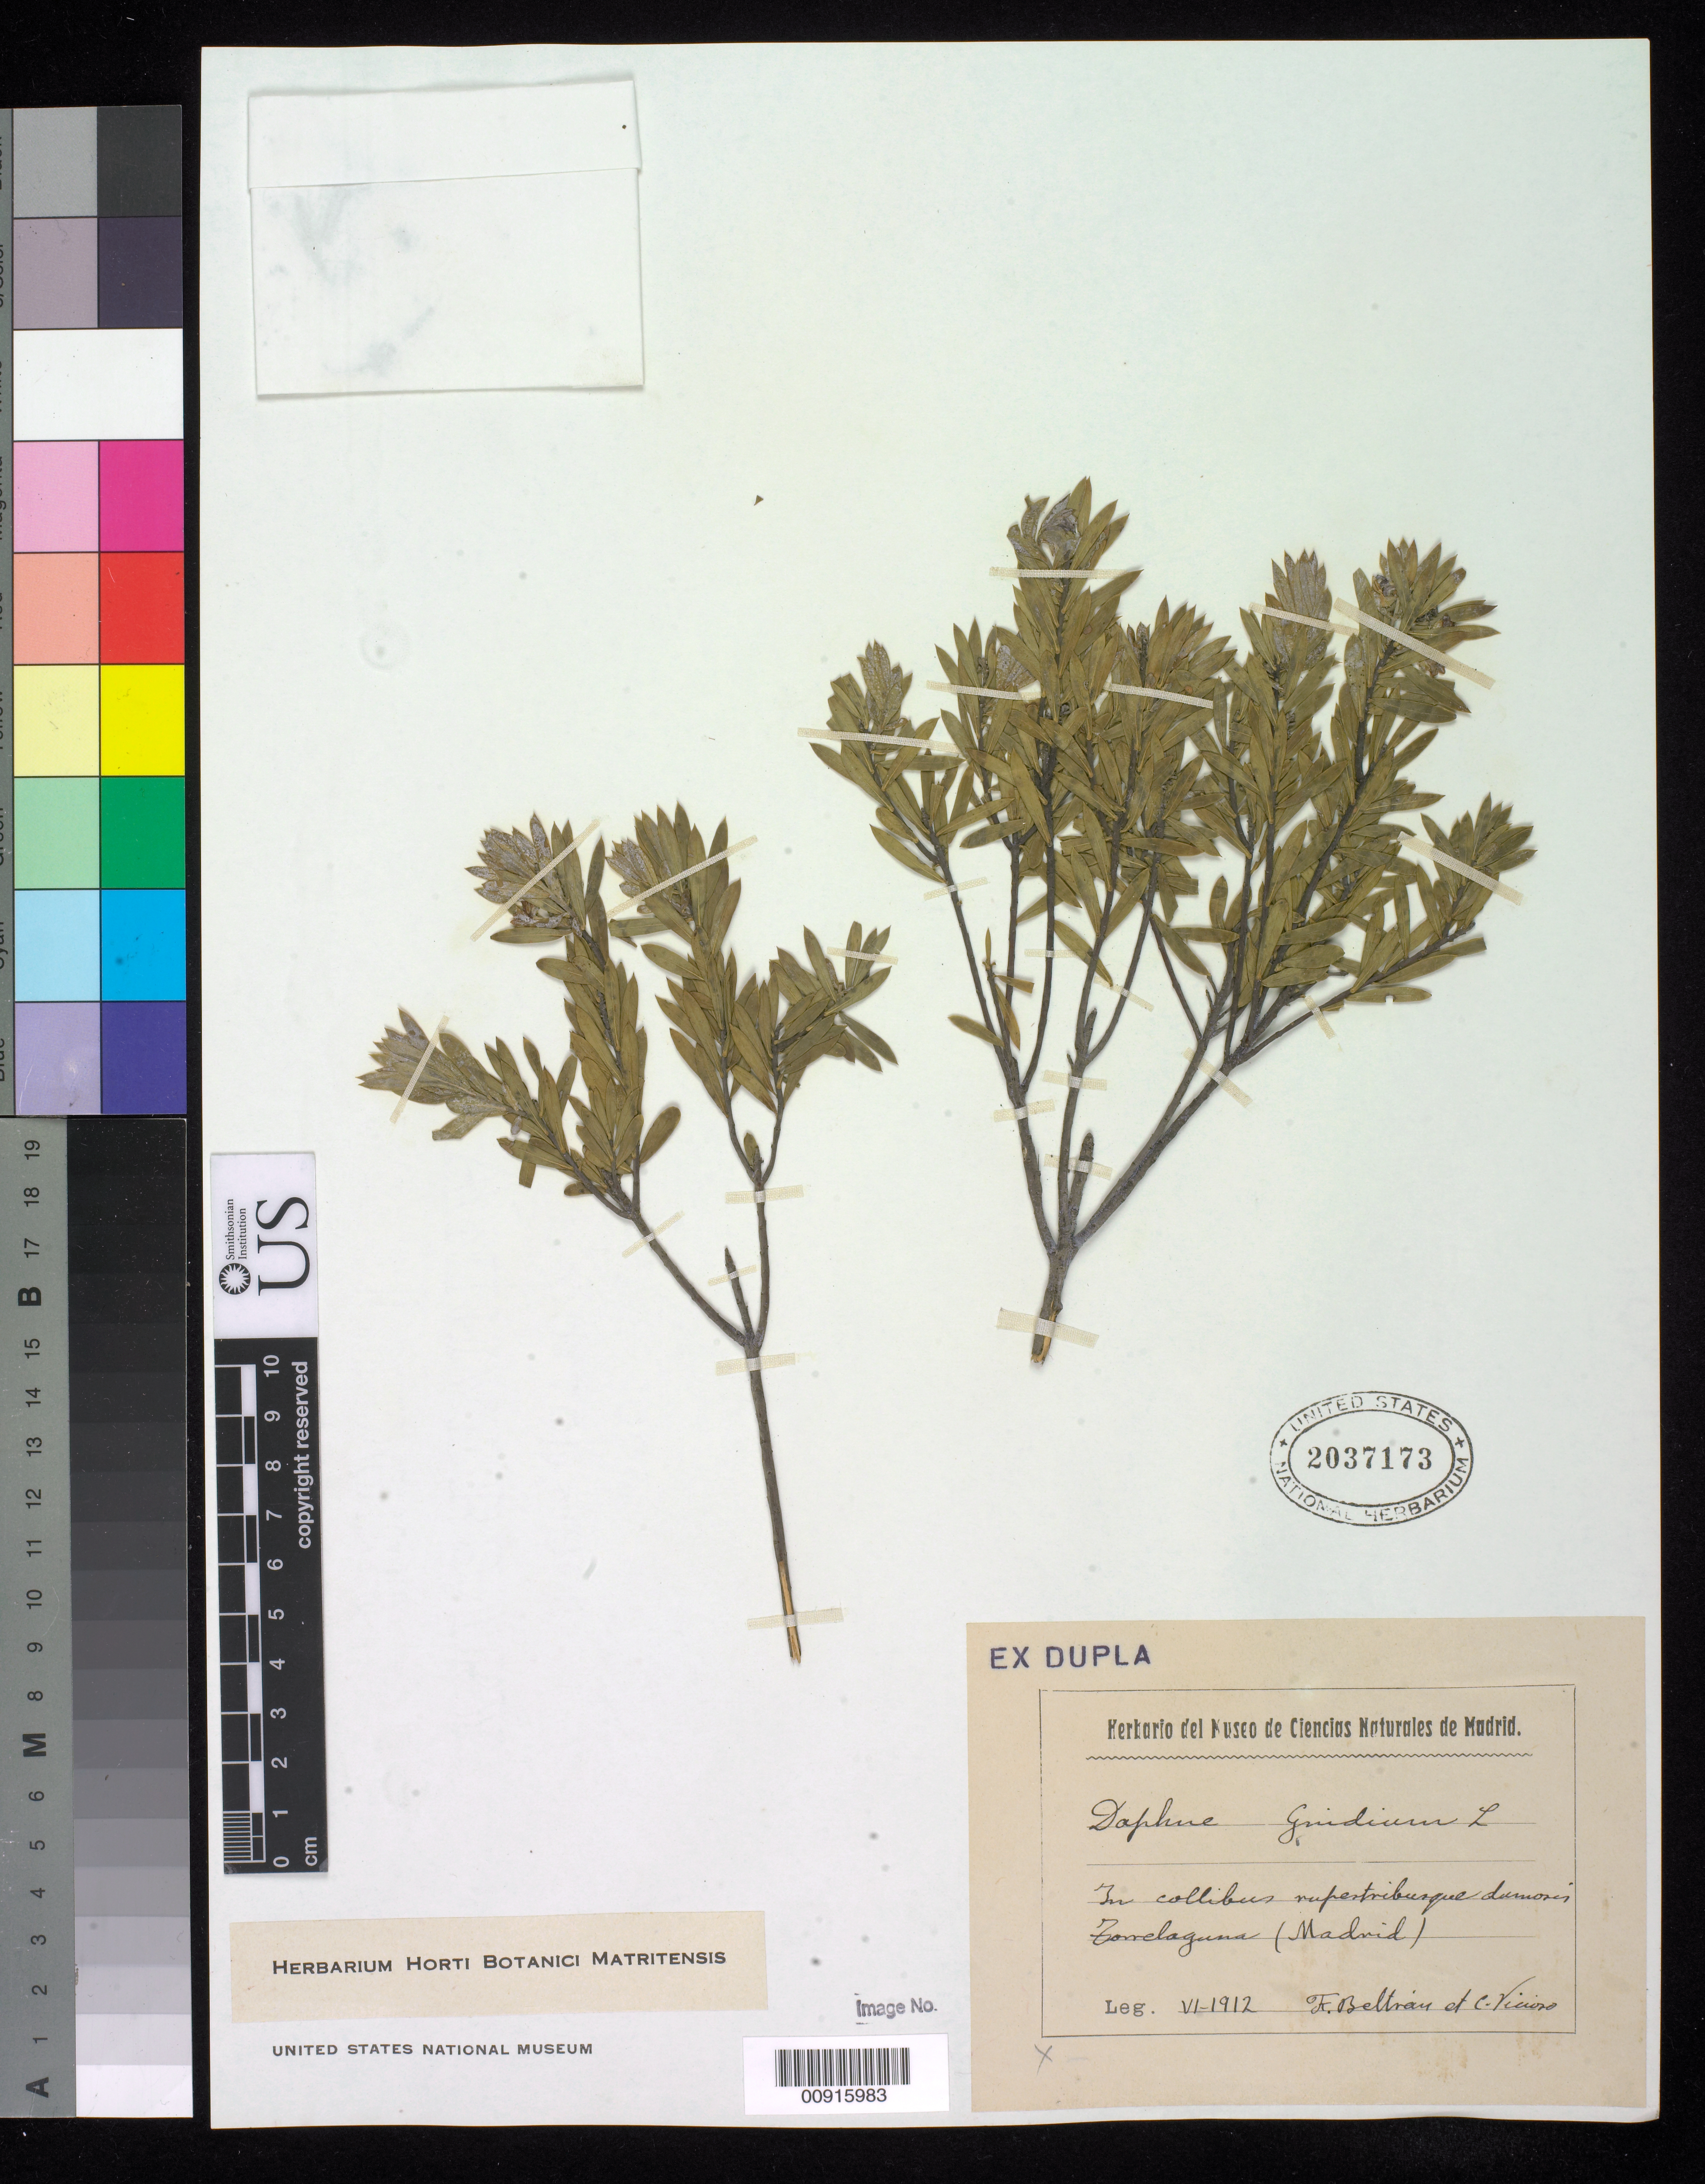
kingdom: Plantae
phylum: Tracheophyta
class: Magnoliopsida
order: Malvales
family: Thymelaeaceae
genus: Daphne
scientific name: Daphne gnidium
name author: L.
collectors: F. Beltran & Viciono, C.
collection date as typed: Jun 1912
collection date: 1912-06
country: Spain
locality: In collibur rufrentnibunque damonir Zamelaguna (Madrid)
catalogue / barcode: US 2037173